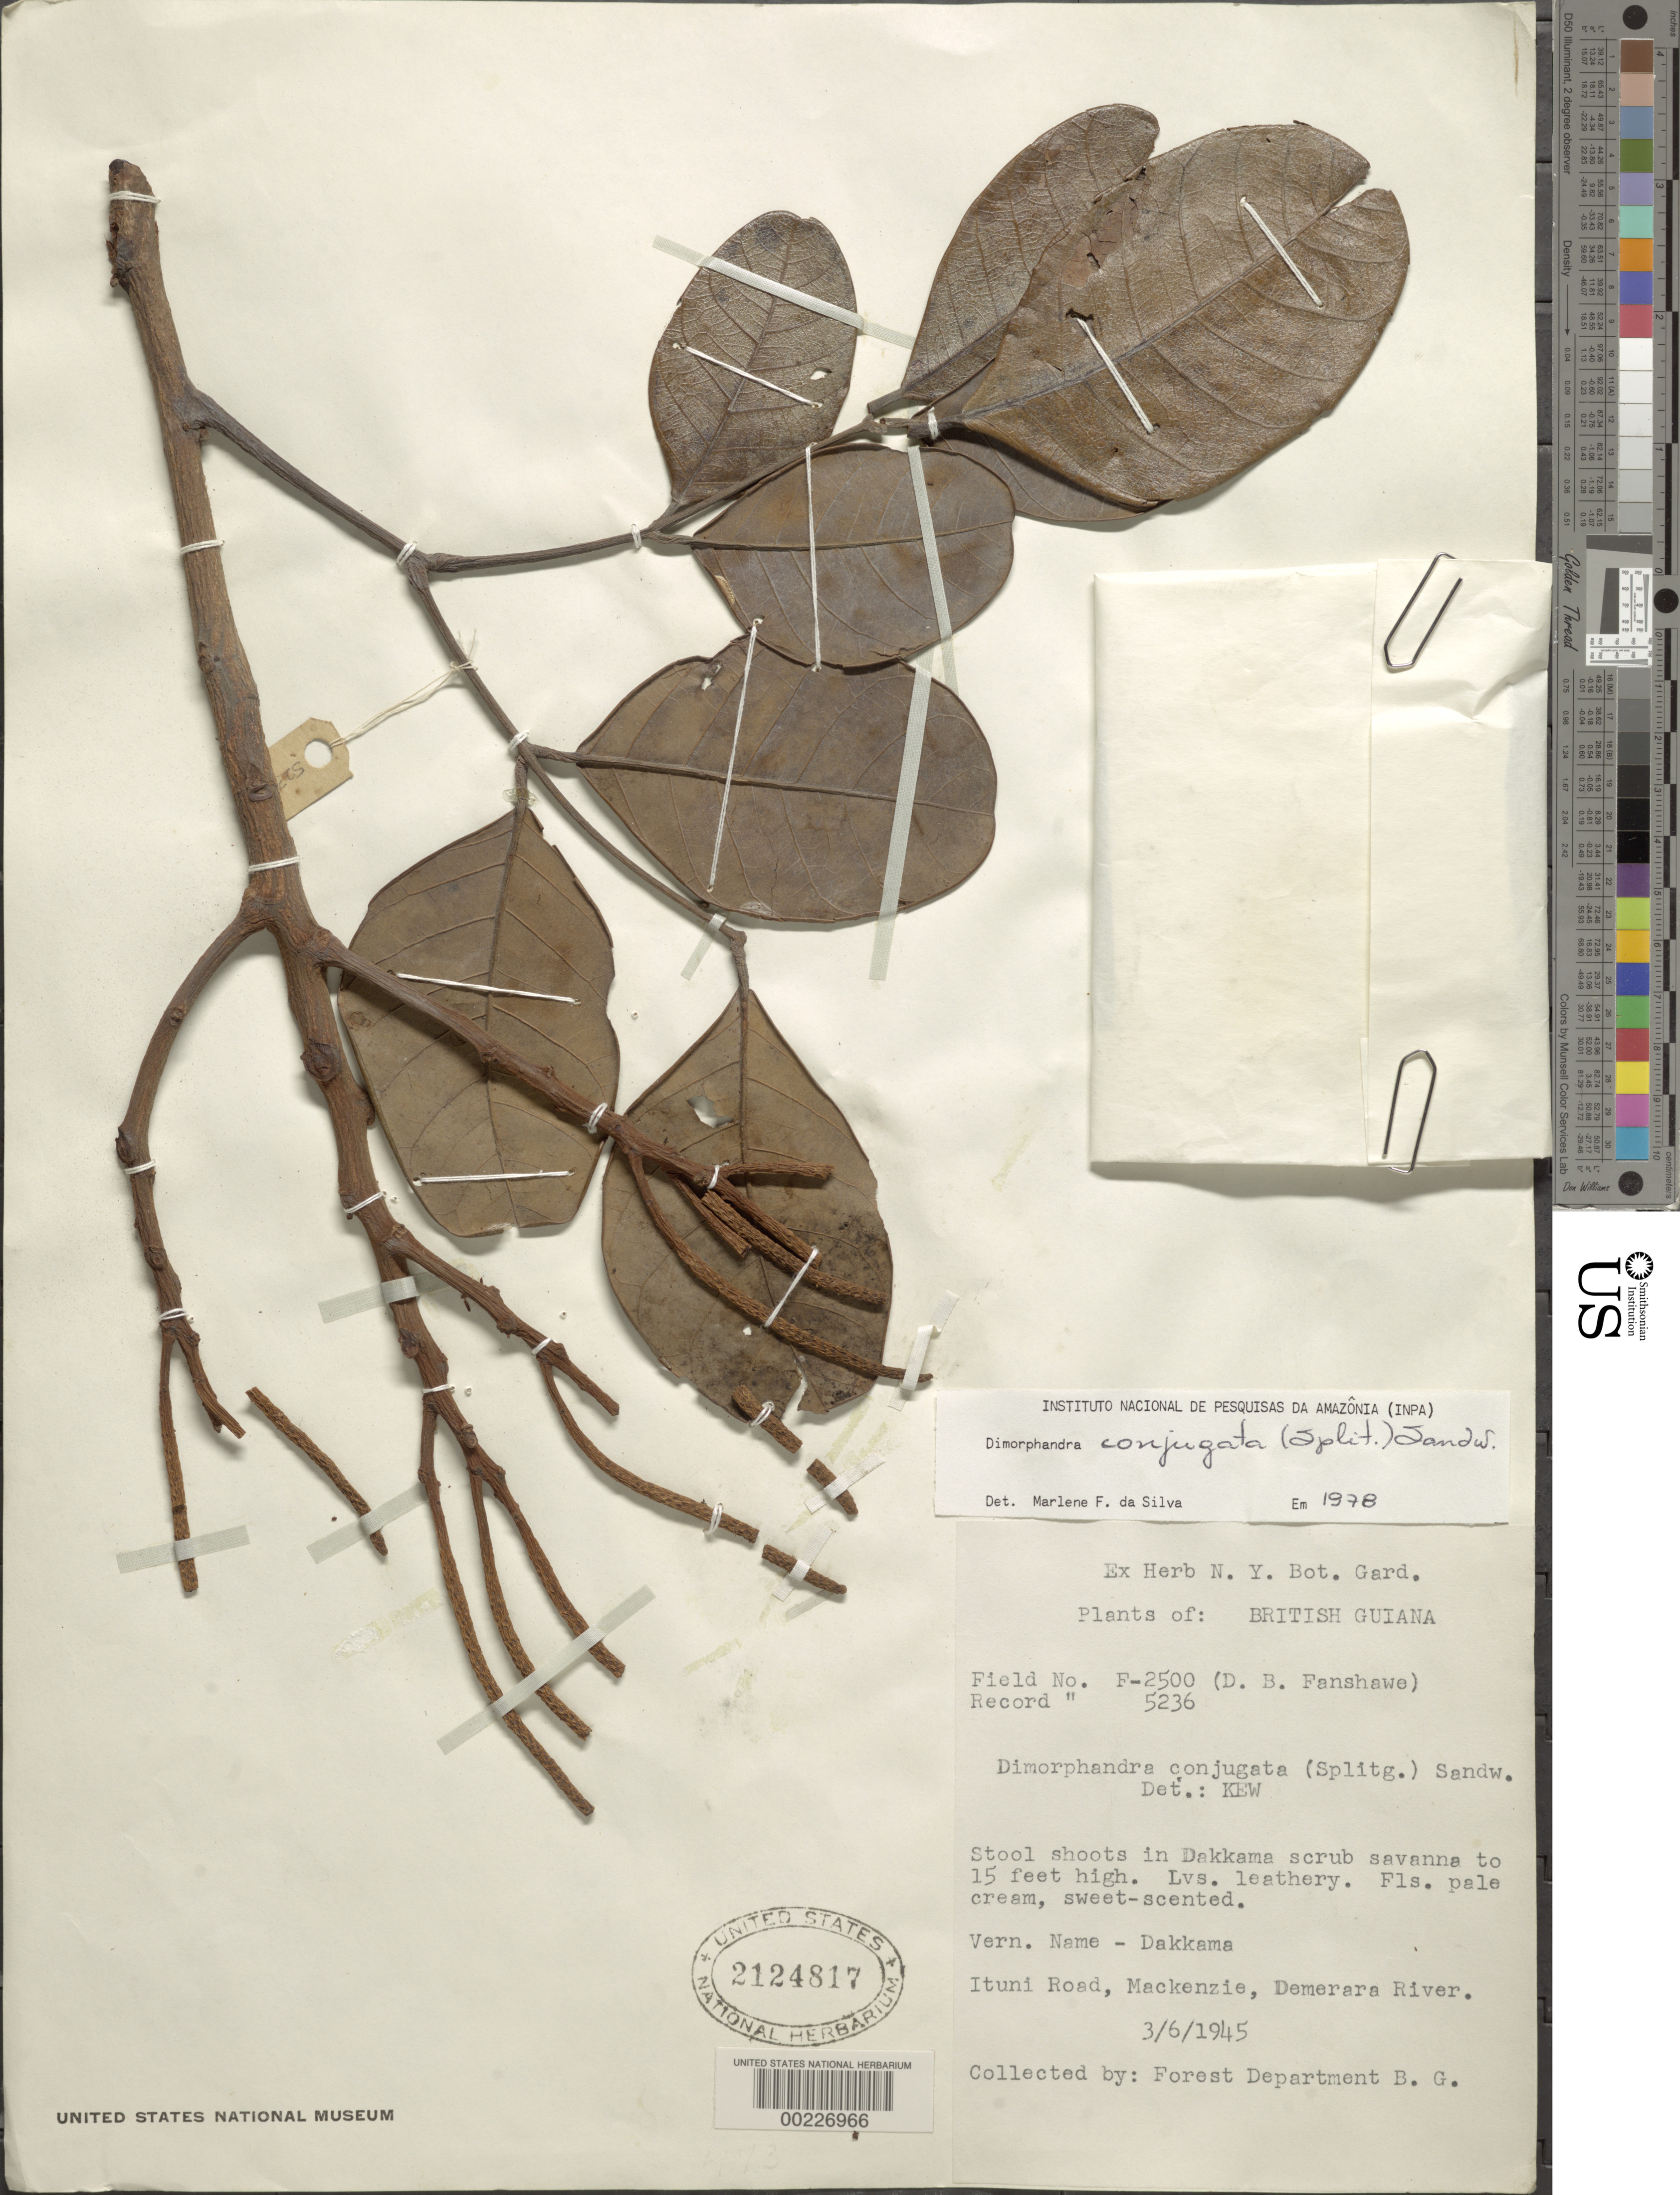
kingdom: Plantae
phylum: Tracheophyta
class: Magnoliopsida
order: Fabales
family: Fabaceae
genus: Dimorphandra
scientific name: Dimorphandra conjugata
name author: (Splitg.) Sandwith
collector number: F-2500 / 5236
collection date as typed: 06 Mar 1945 or 03 Jun 1945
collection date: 1945-03-06 or 1945-06-03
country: Guyana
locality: Ituni road, mackenzie, demerara river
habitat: In dakkama scrub savanna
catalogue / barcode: US 2124817